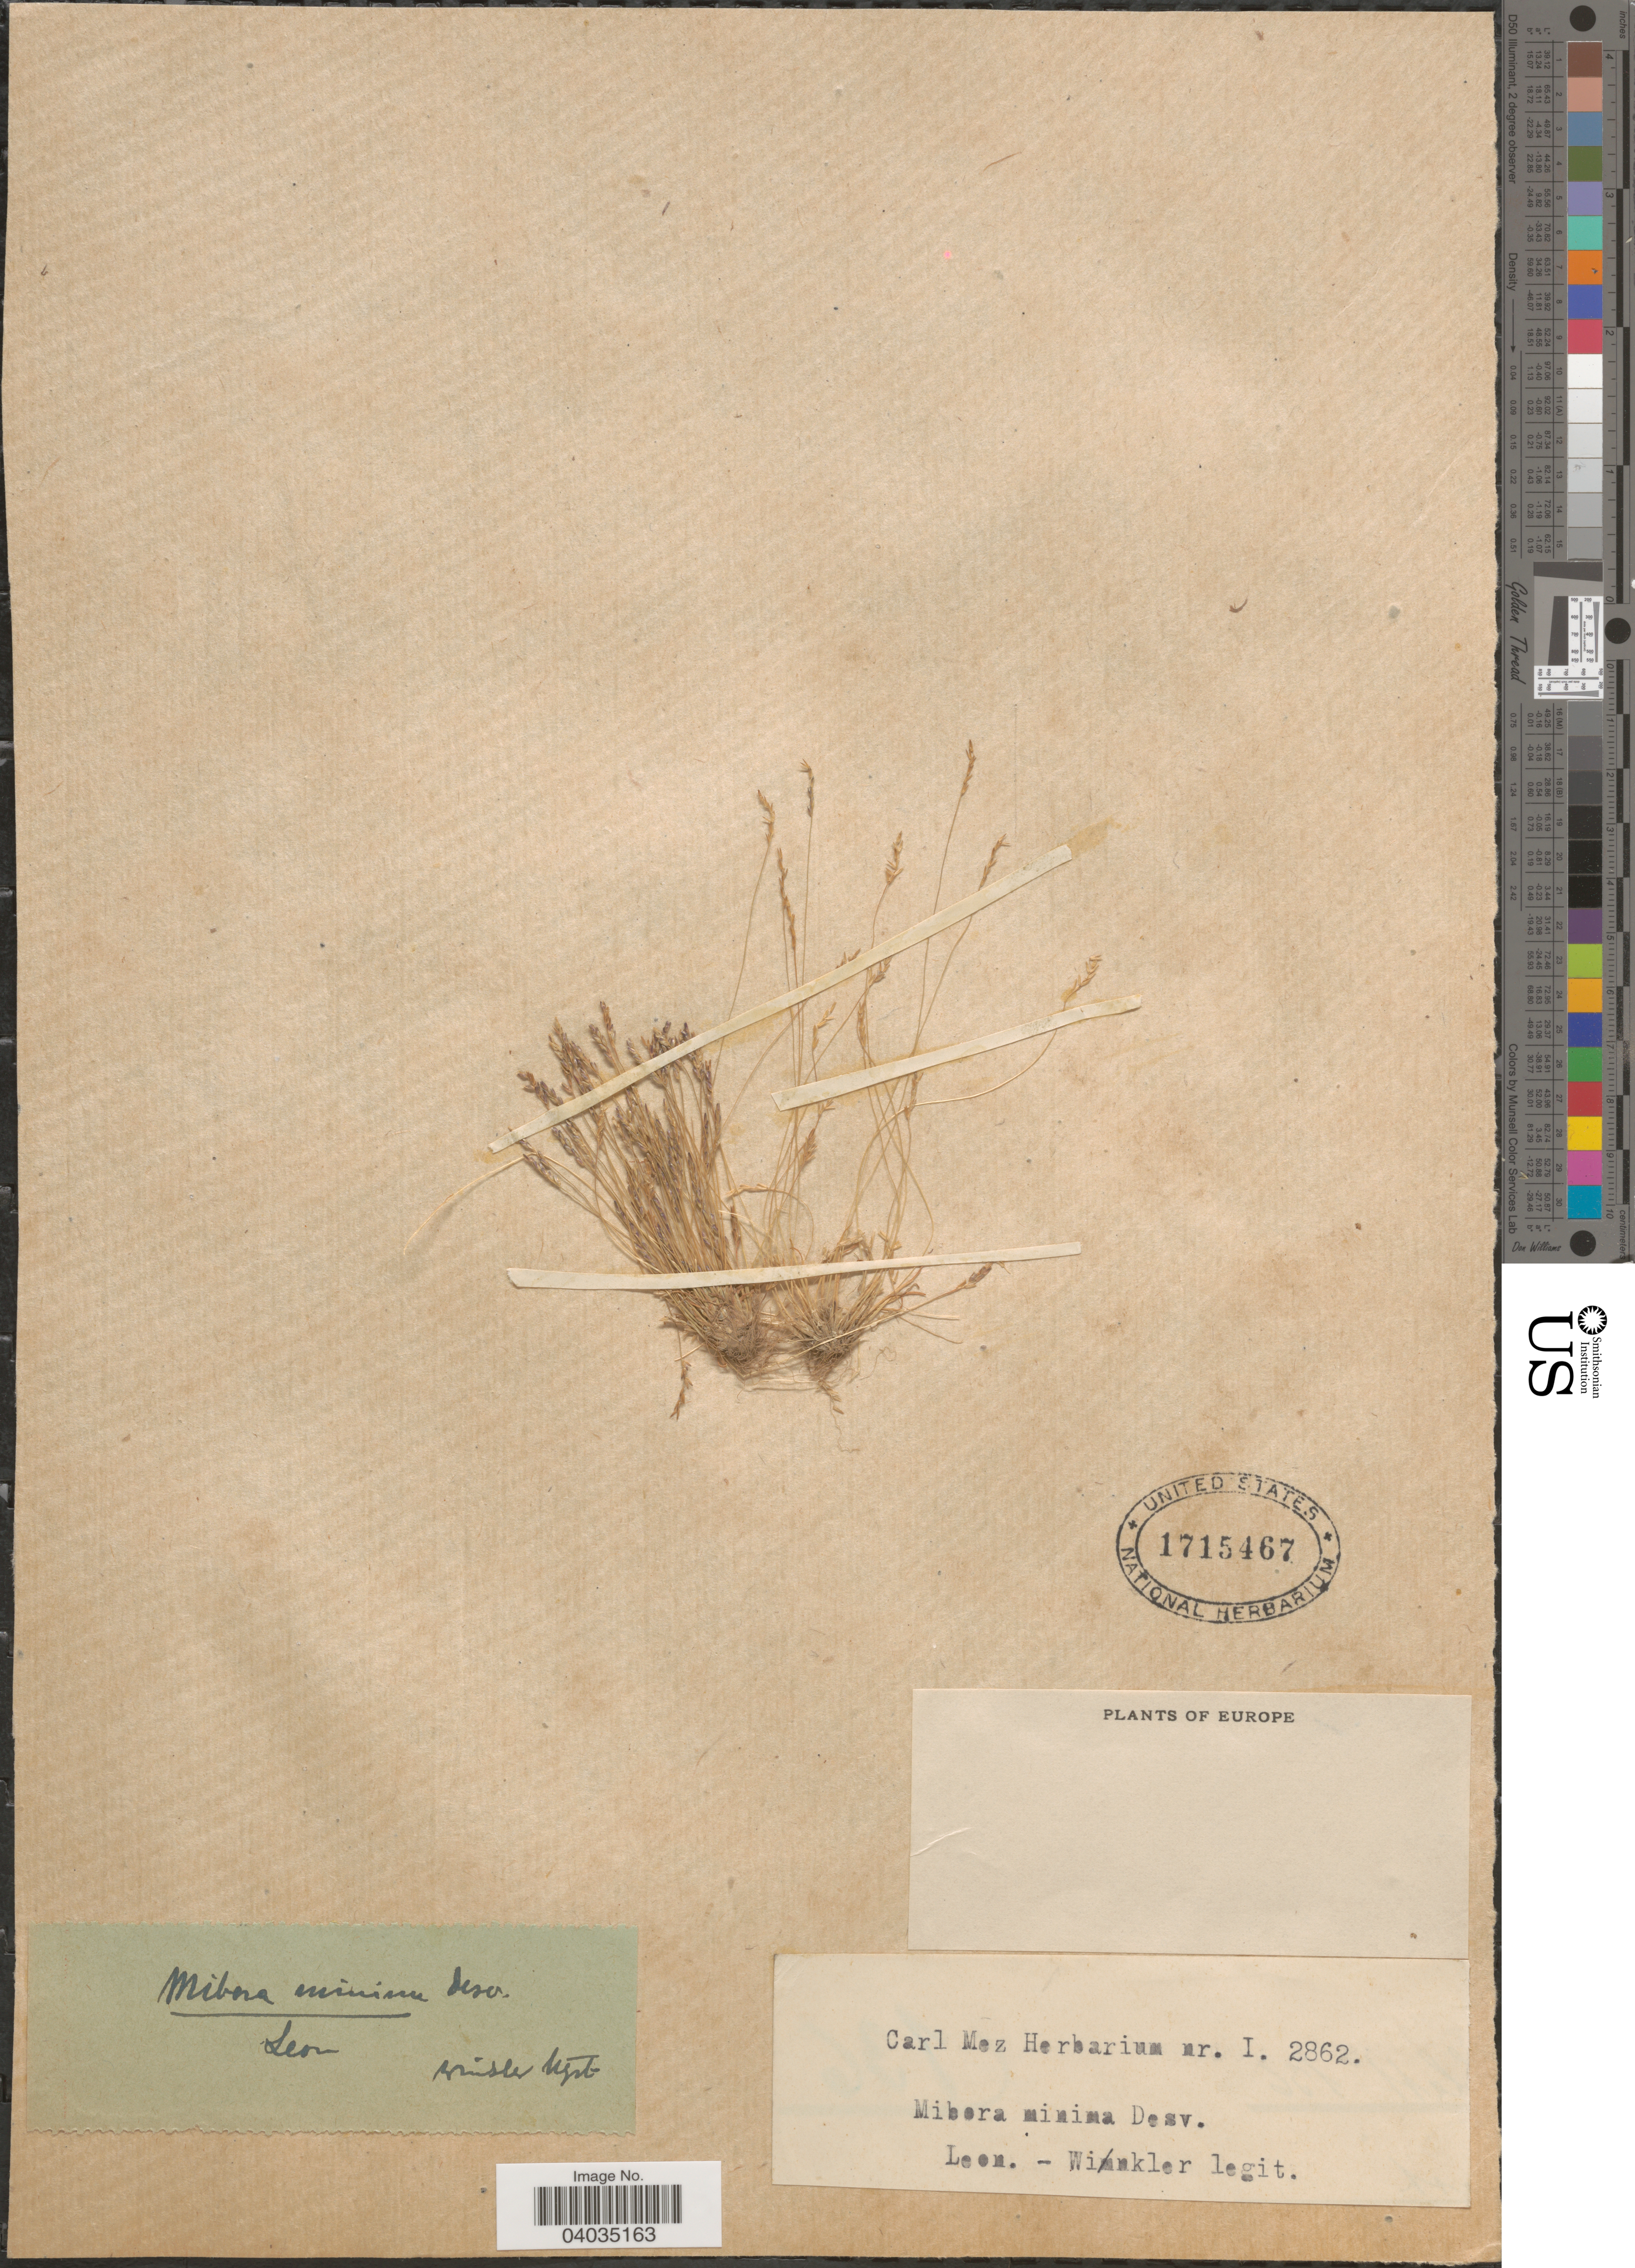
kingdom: Plantae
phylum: Tracheophyta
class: Liliopsida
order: Poales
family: Poaceae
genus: Mibora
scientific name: Mibora minima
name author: (L.) Desv.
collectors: -. Winkler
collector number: I.2862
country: Nicaragua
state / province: Leon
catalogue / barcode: US 1715467